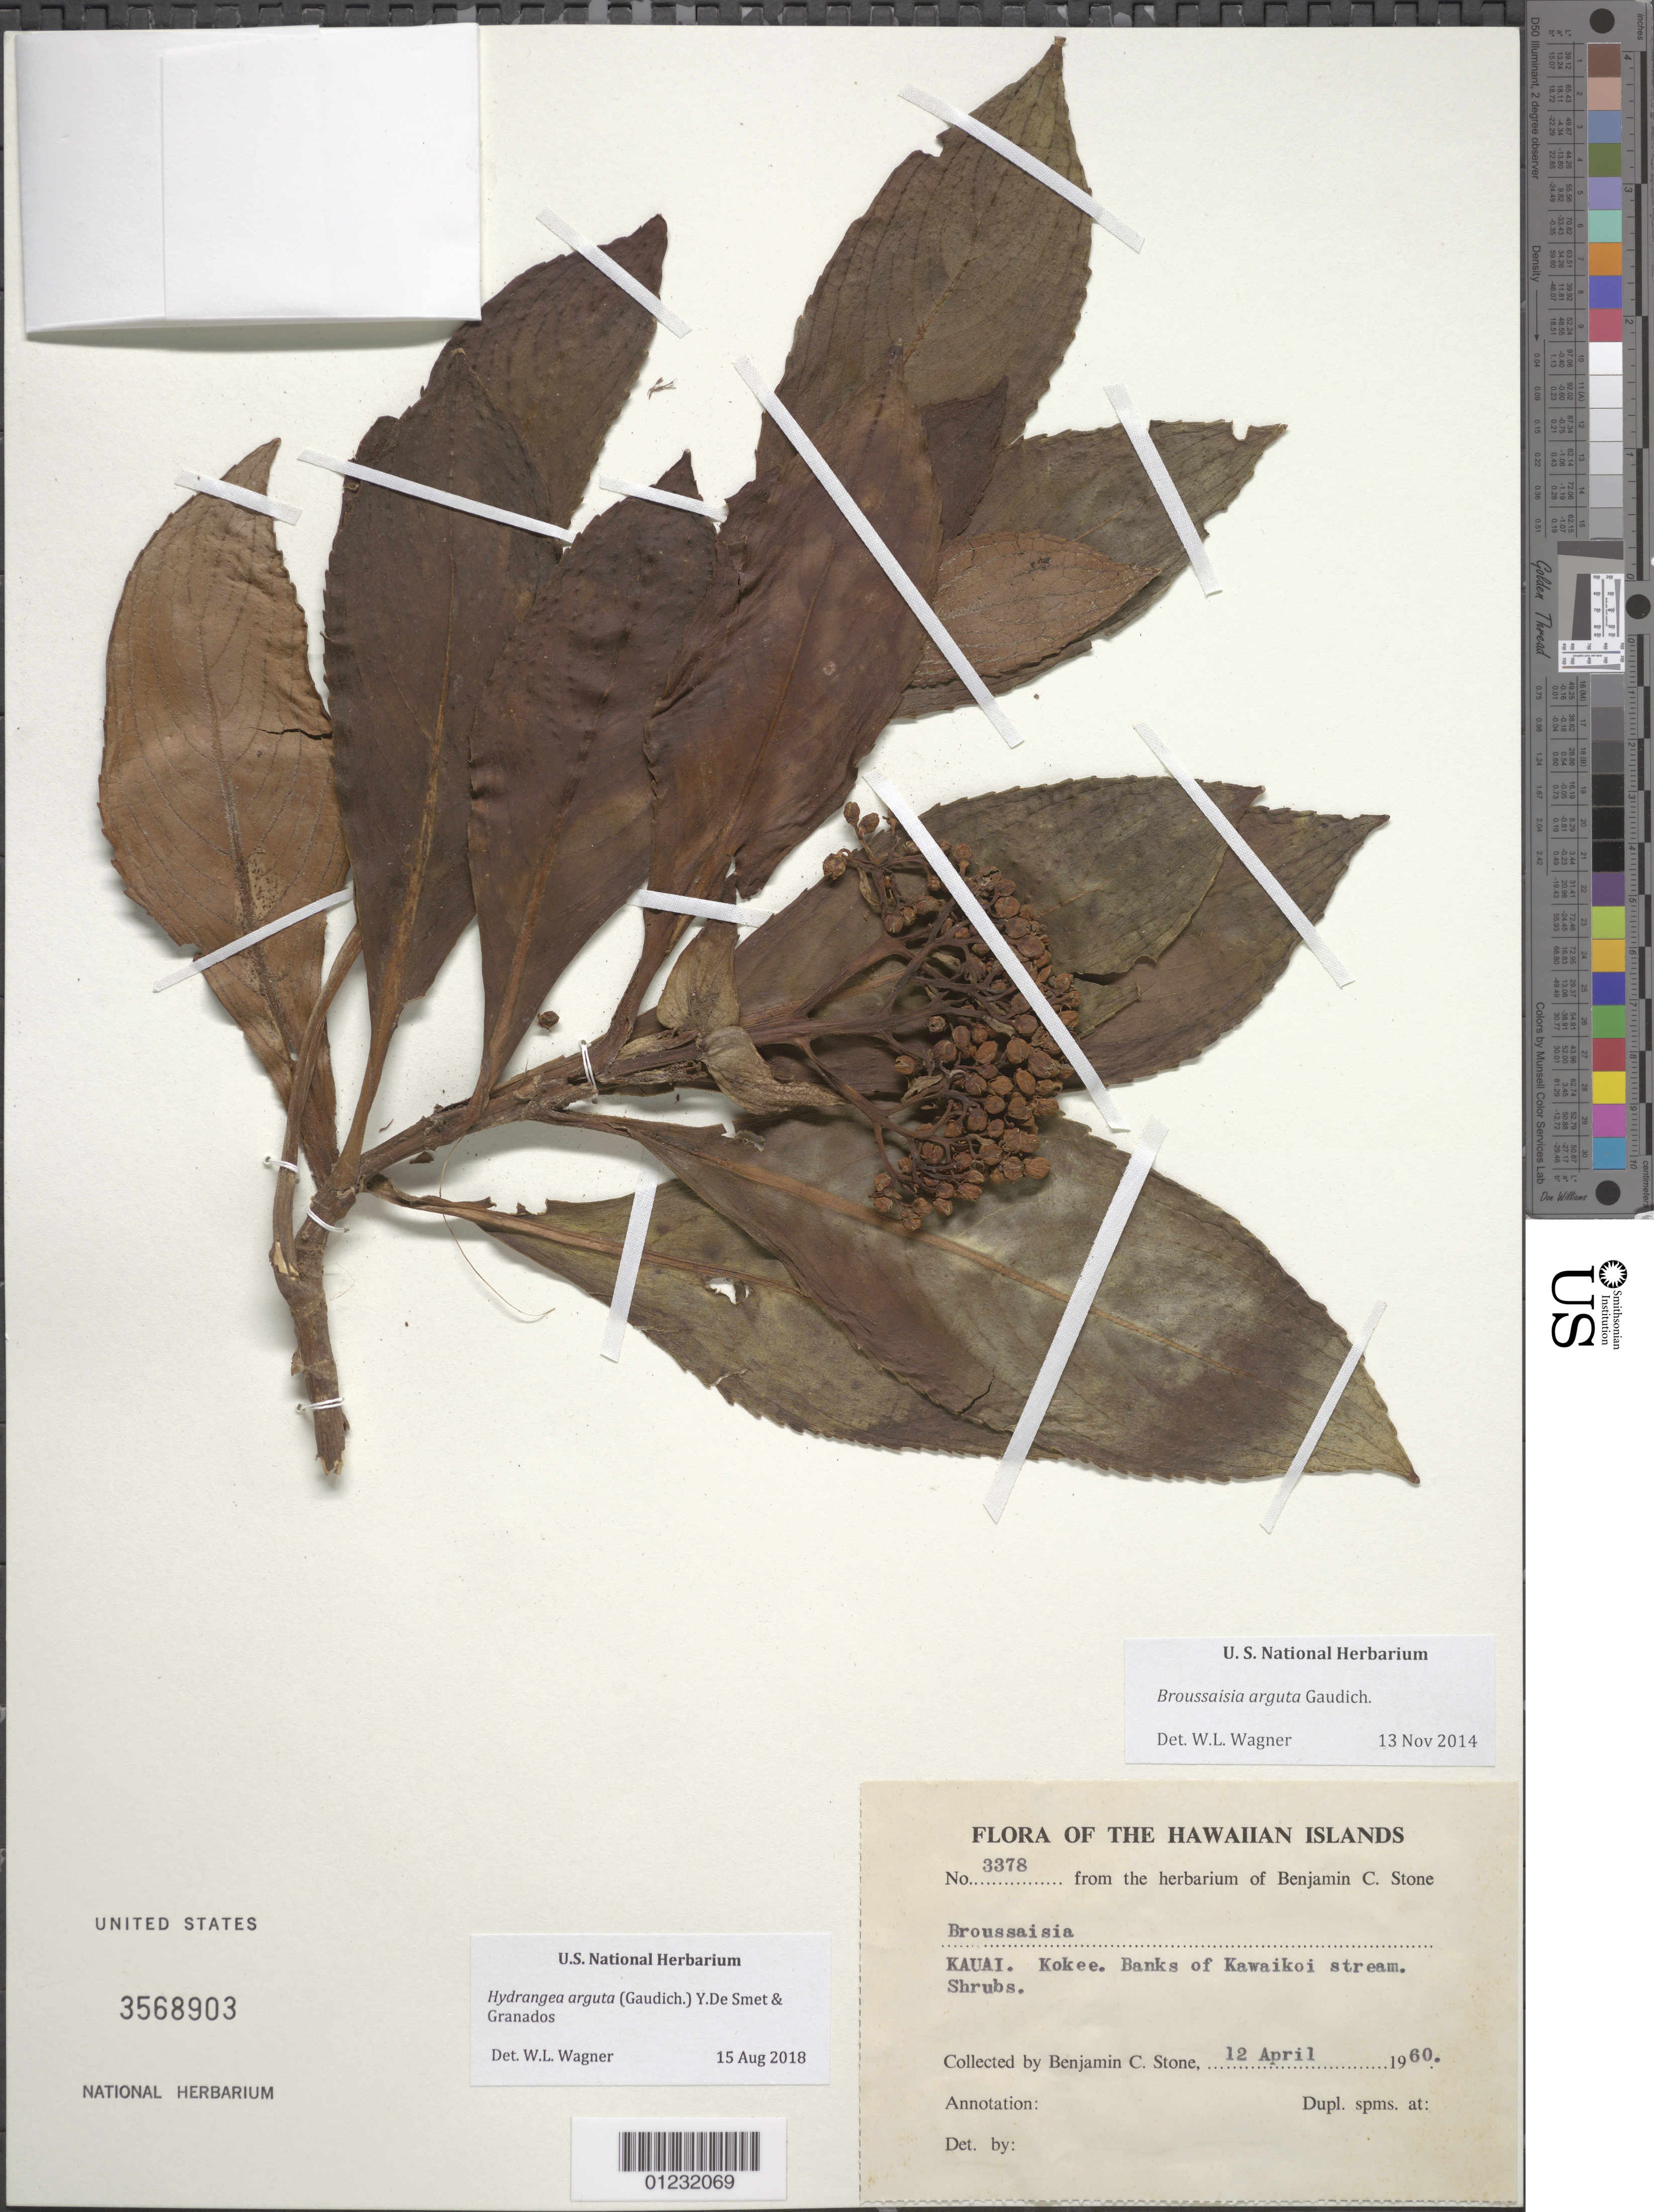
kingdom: Plantae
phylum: Tracheophyta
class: Magnoliopsida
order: Cornales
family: Hydrangeaceae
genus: Hydrangea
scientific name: Hydrangea arguta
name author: (Gaudich.) Y. De Smet & C. Granados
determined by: Wagner, W. L., (BOT), Smithsonian Institution - National Museum of Natural History (UNITED STATES)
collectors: B. C. Stone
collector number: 3378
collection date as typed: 12 Apr 1960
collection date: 1960-04-12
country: United States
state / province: Hawaii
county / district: Kaui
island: Kaua'i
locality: Kokee. banks of Kawaikoi stream.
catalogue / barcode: US 3568903